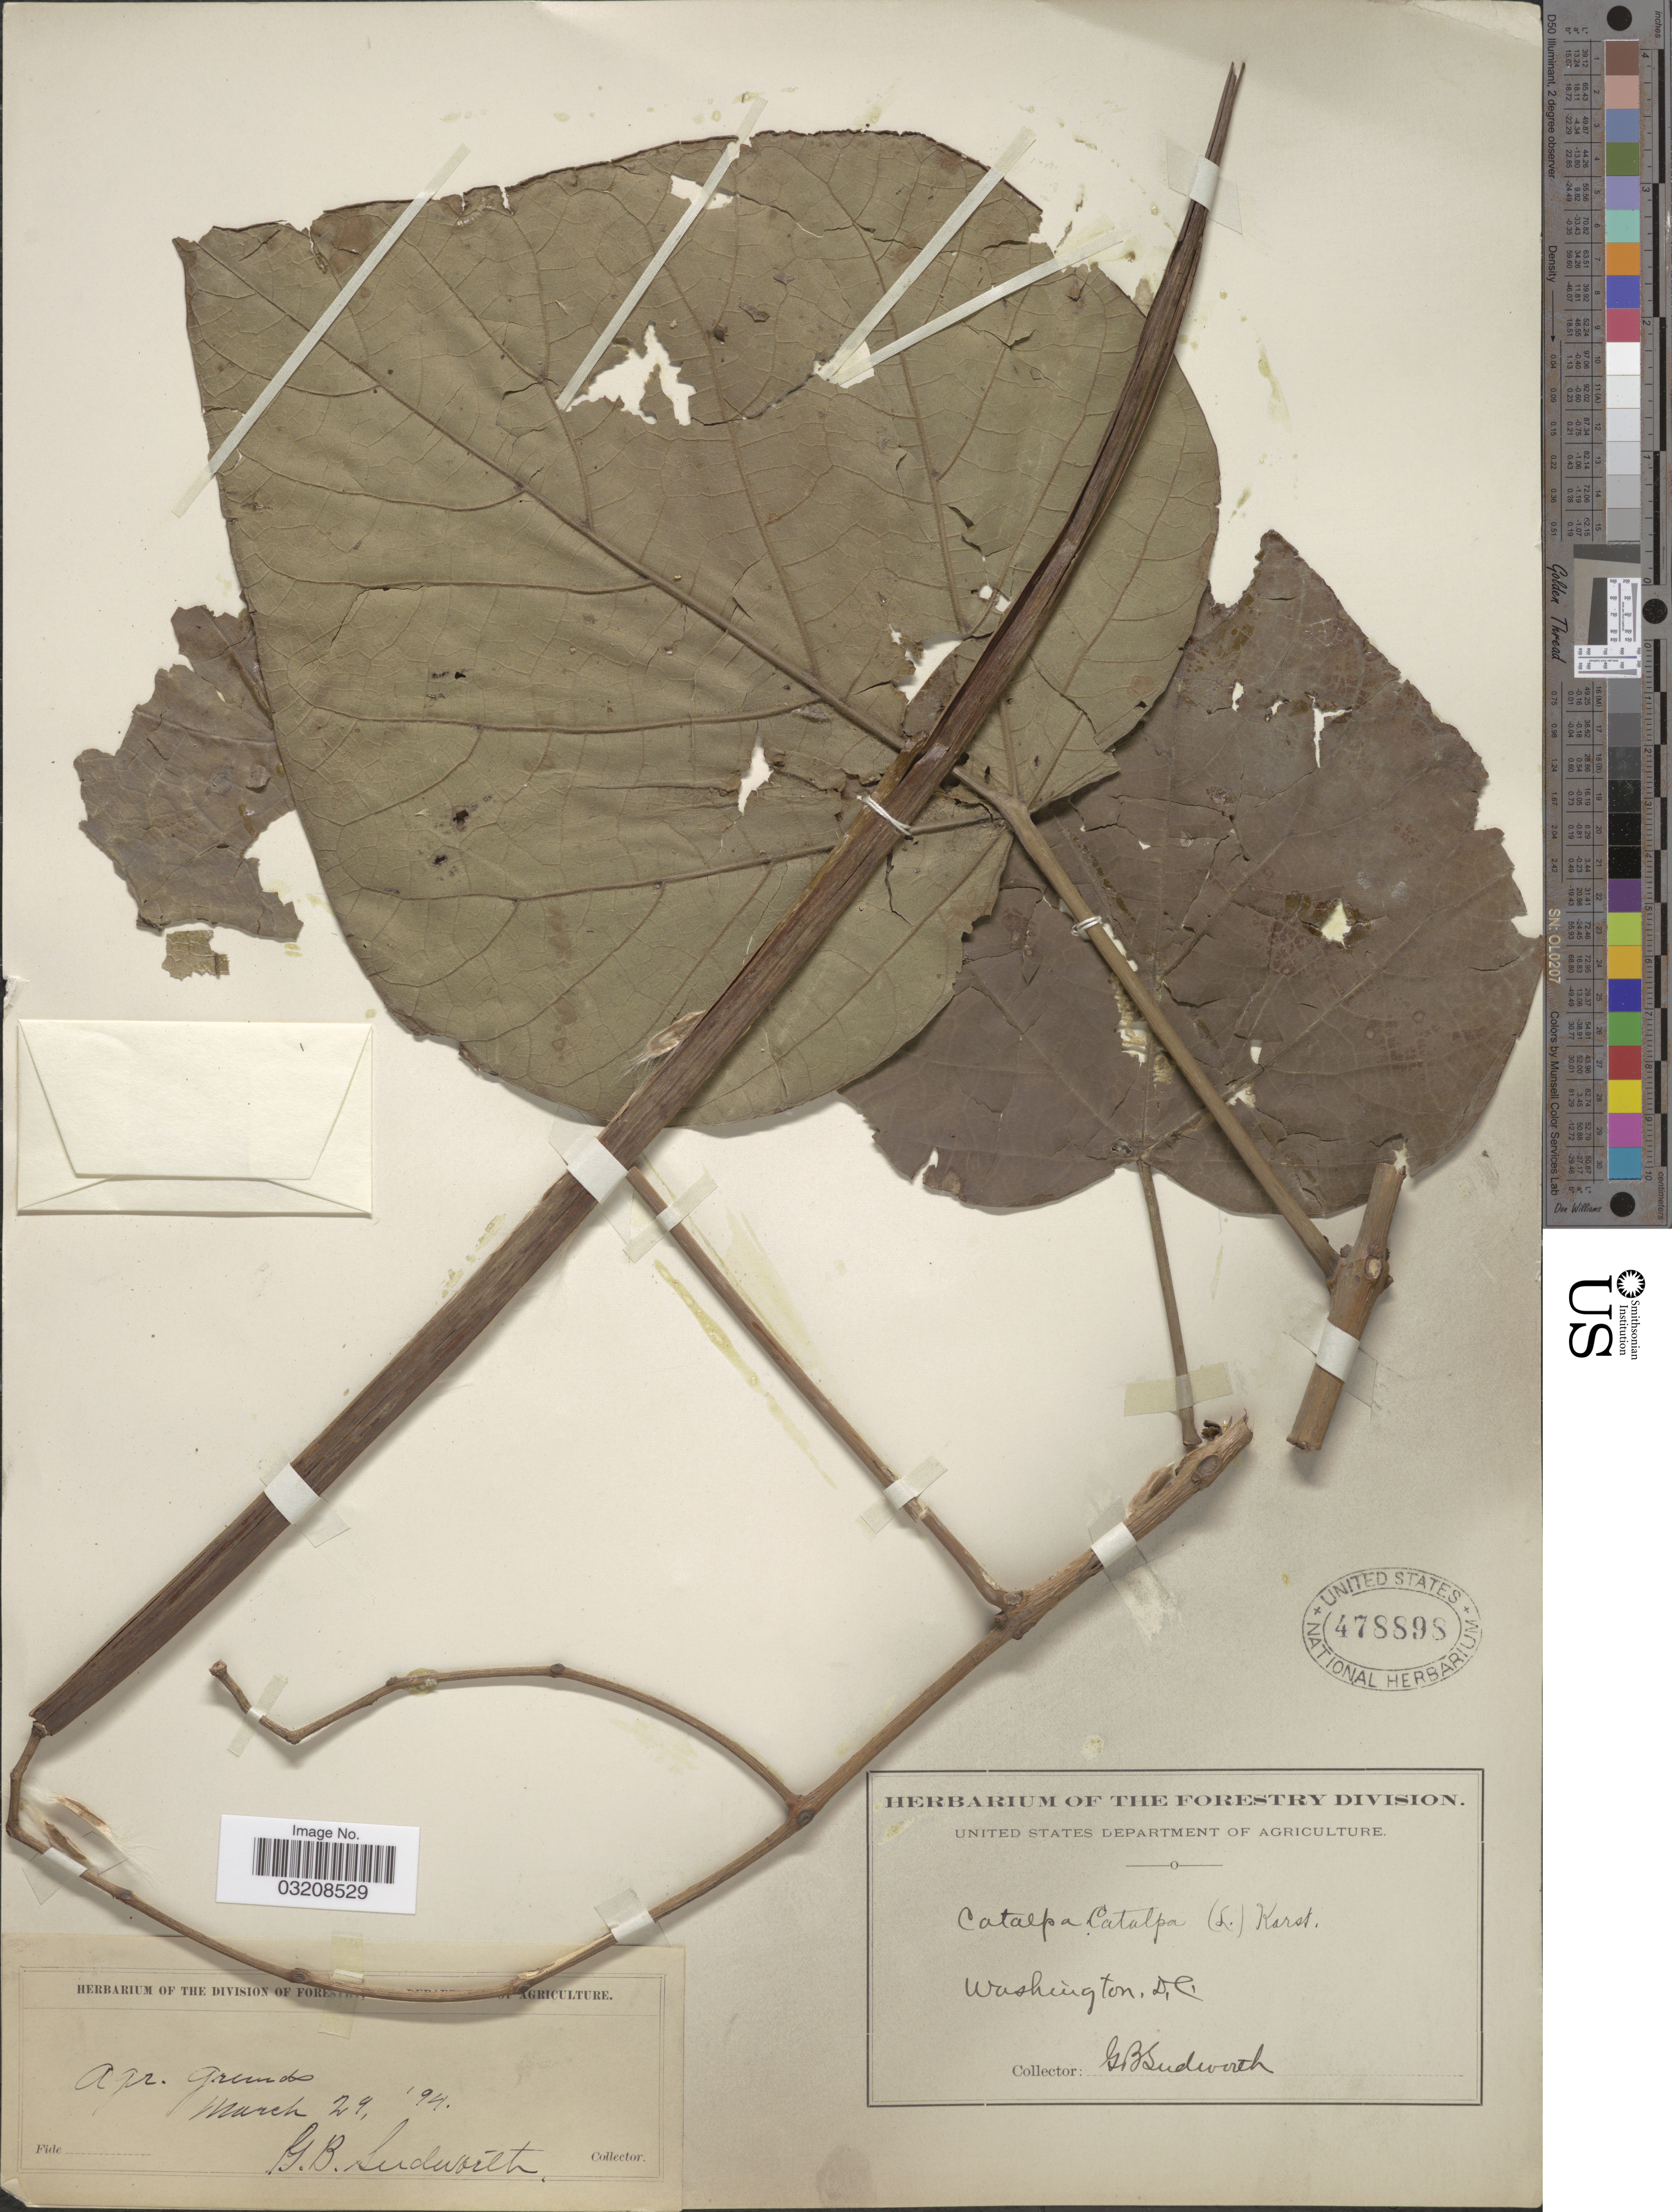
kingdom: Plantae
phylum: Tracheophyta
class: Magnoliopsida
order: Lamiales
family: Bignoniaceae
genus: Catalpa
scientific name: Catalpa bignonioides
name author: Walter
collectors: G. B. Sudworth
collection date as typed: Transcribed d/m/y: 29/3/94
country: United States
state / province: District of Columbia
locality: Washington, D.C. Agr. grounds.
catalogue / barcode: US 478898